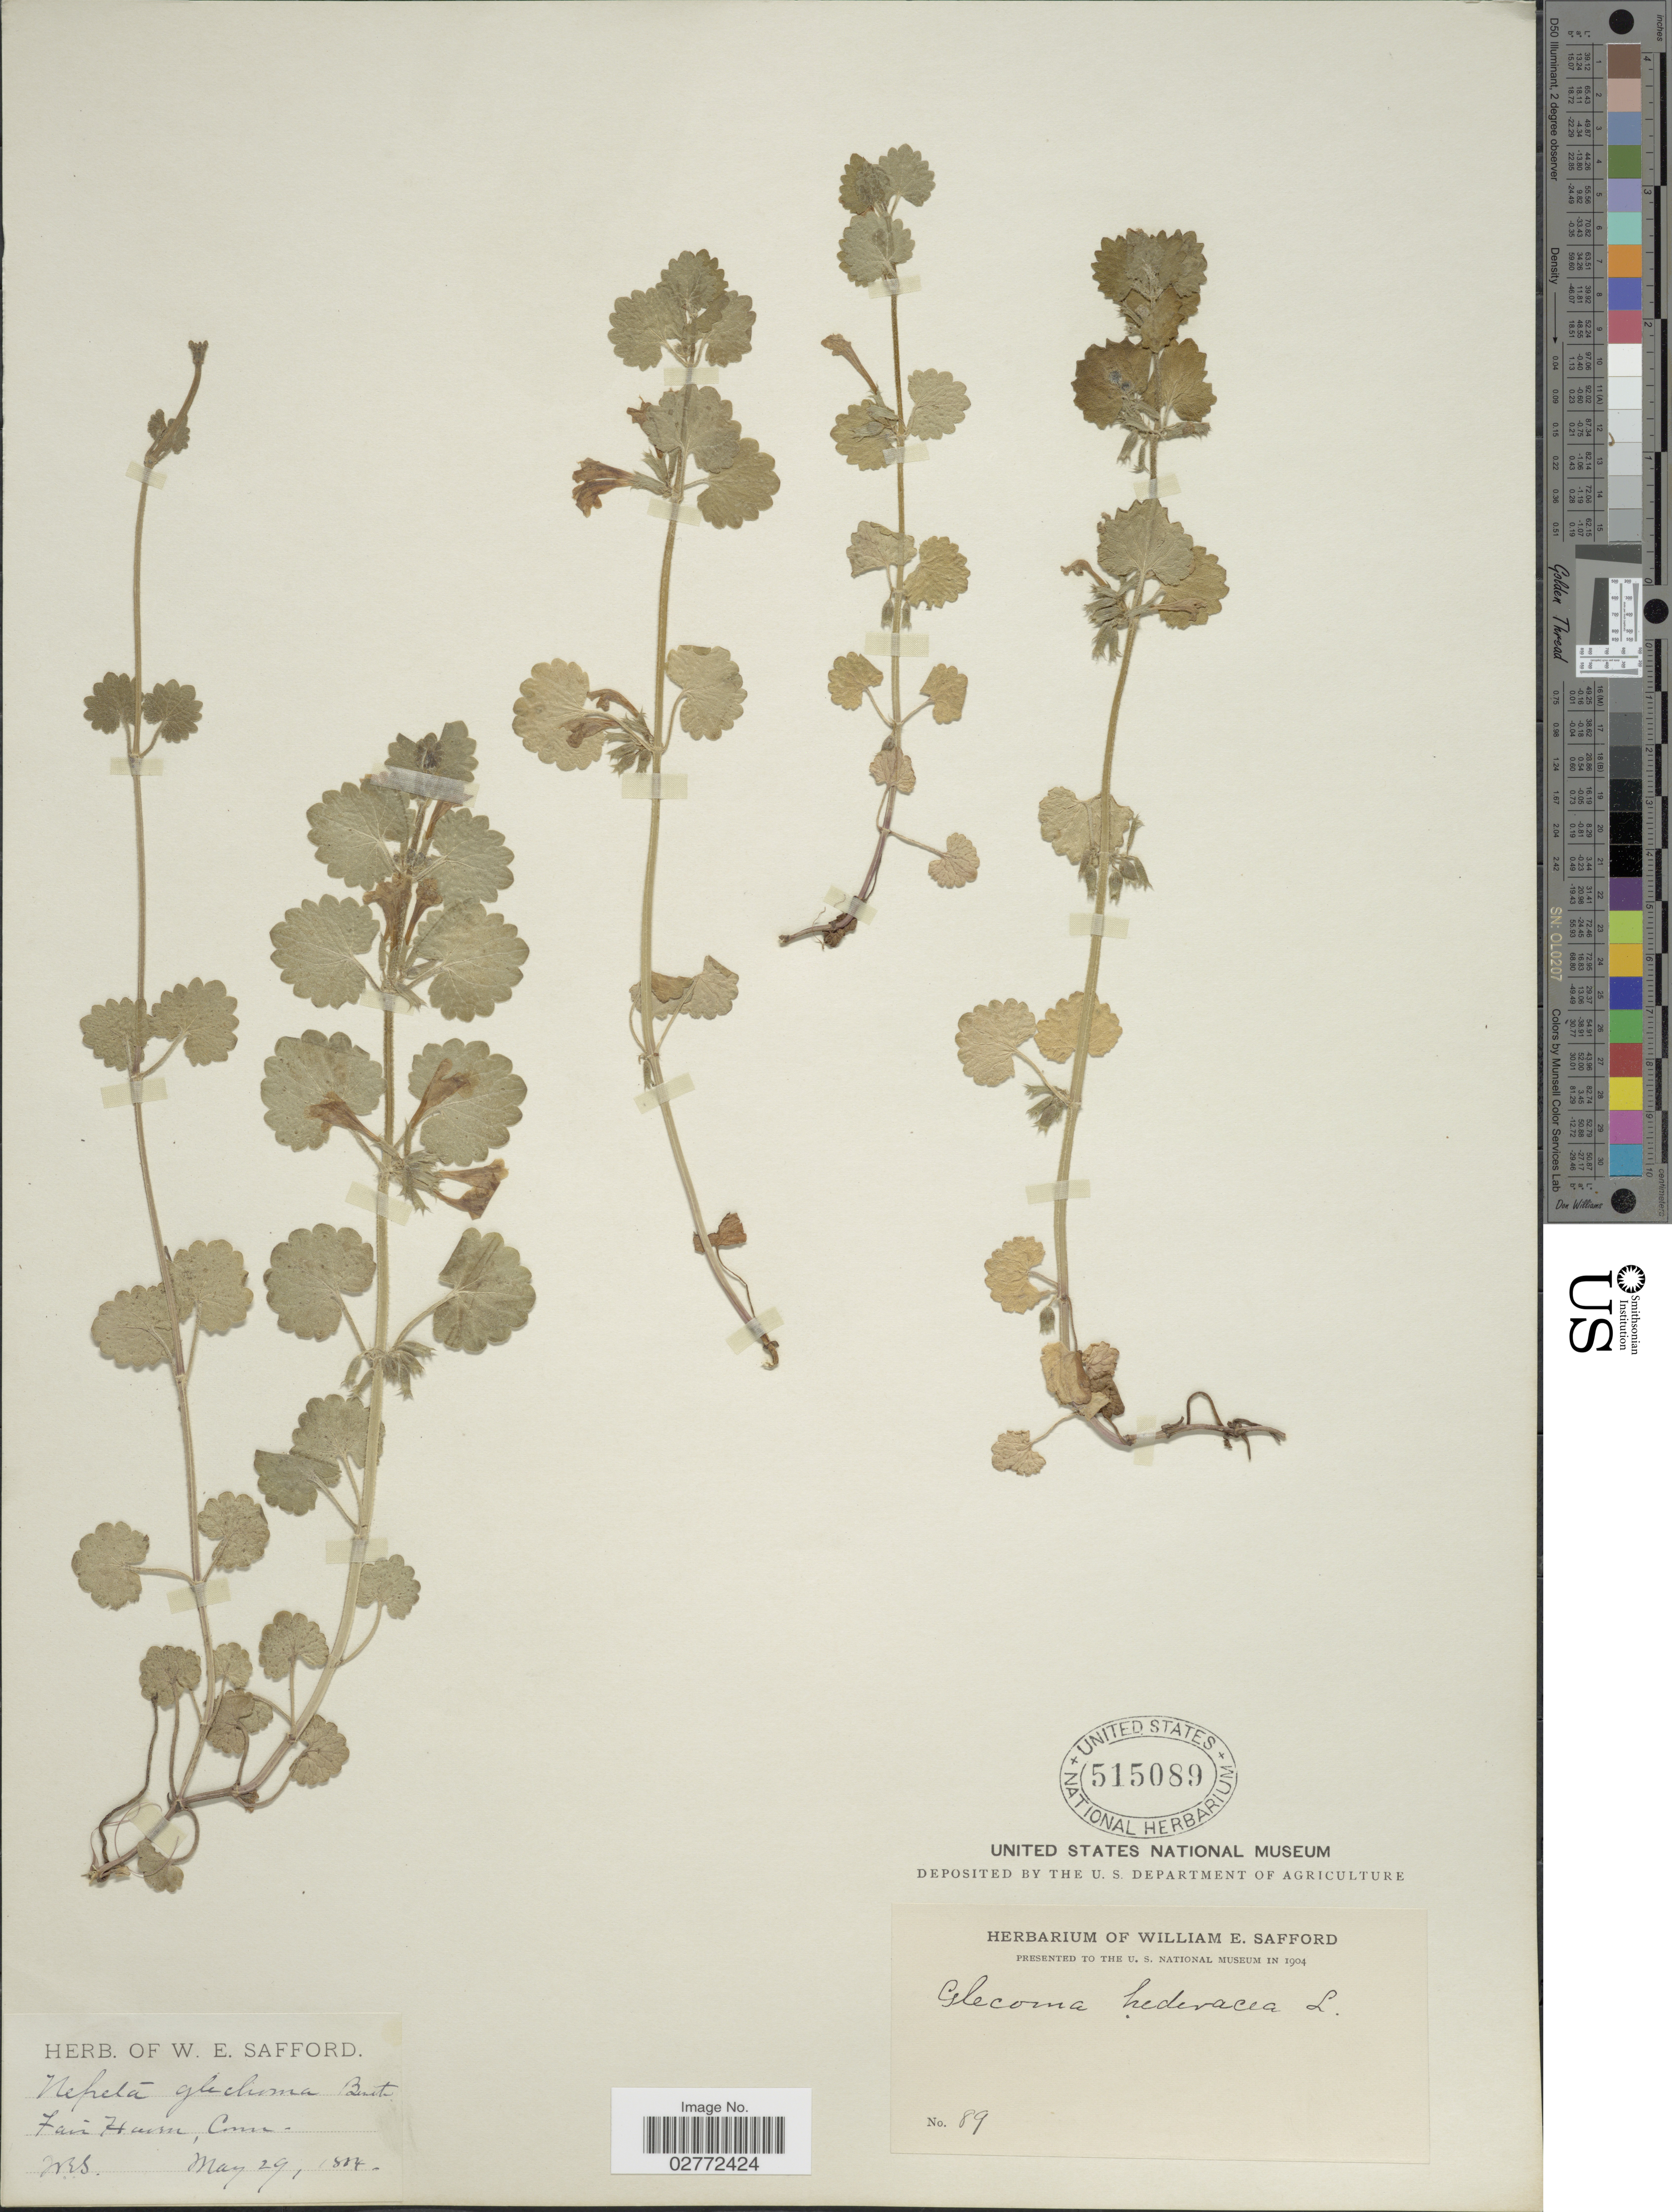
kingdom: Plantae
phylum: Tracheophyta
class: Magnoliopsida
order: Lamiales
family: Lamiaceae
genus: Glechoma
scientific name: Glechoma hederacea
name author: L.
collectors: W. E. Safford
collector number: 89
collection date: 1884-05-29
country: United States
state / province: Connecticut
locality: Fair Haven.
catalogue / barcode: US 515089